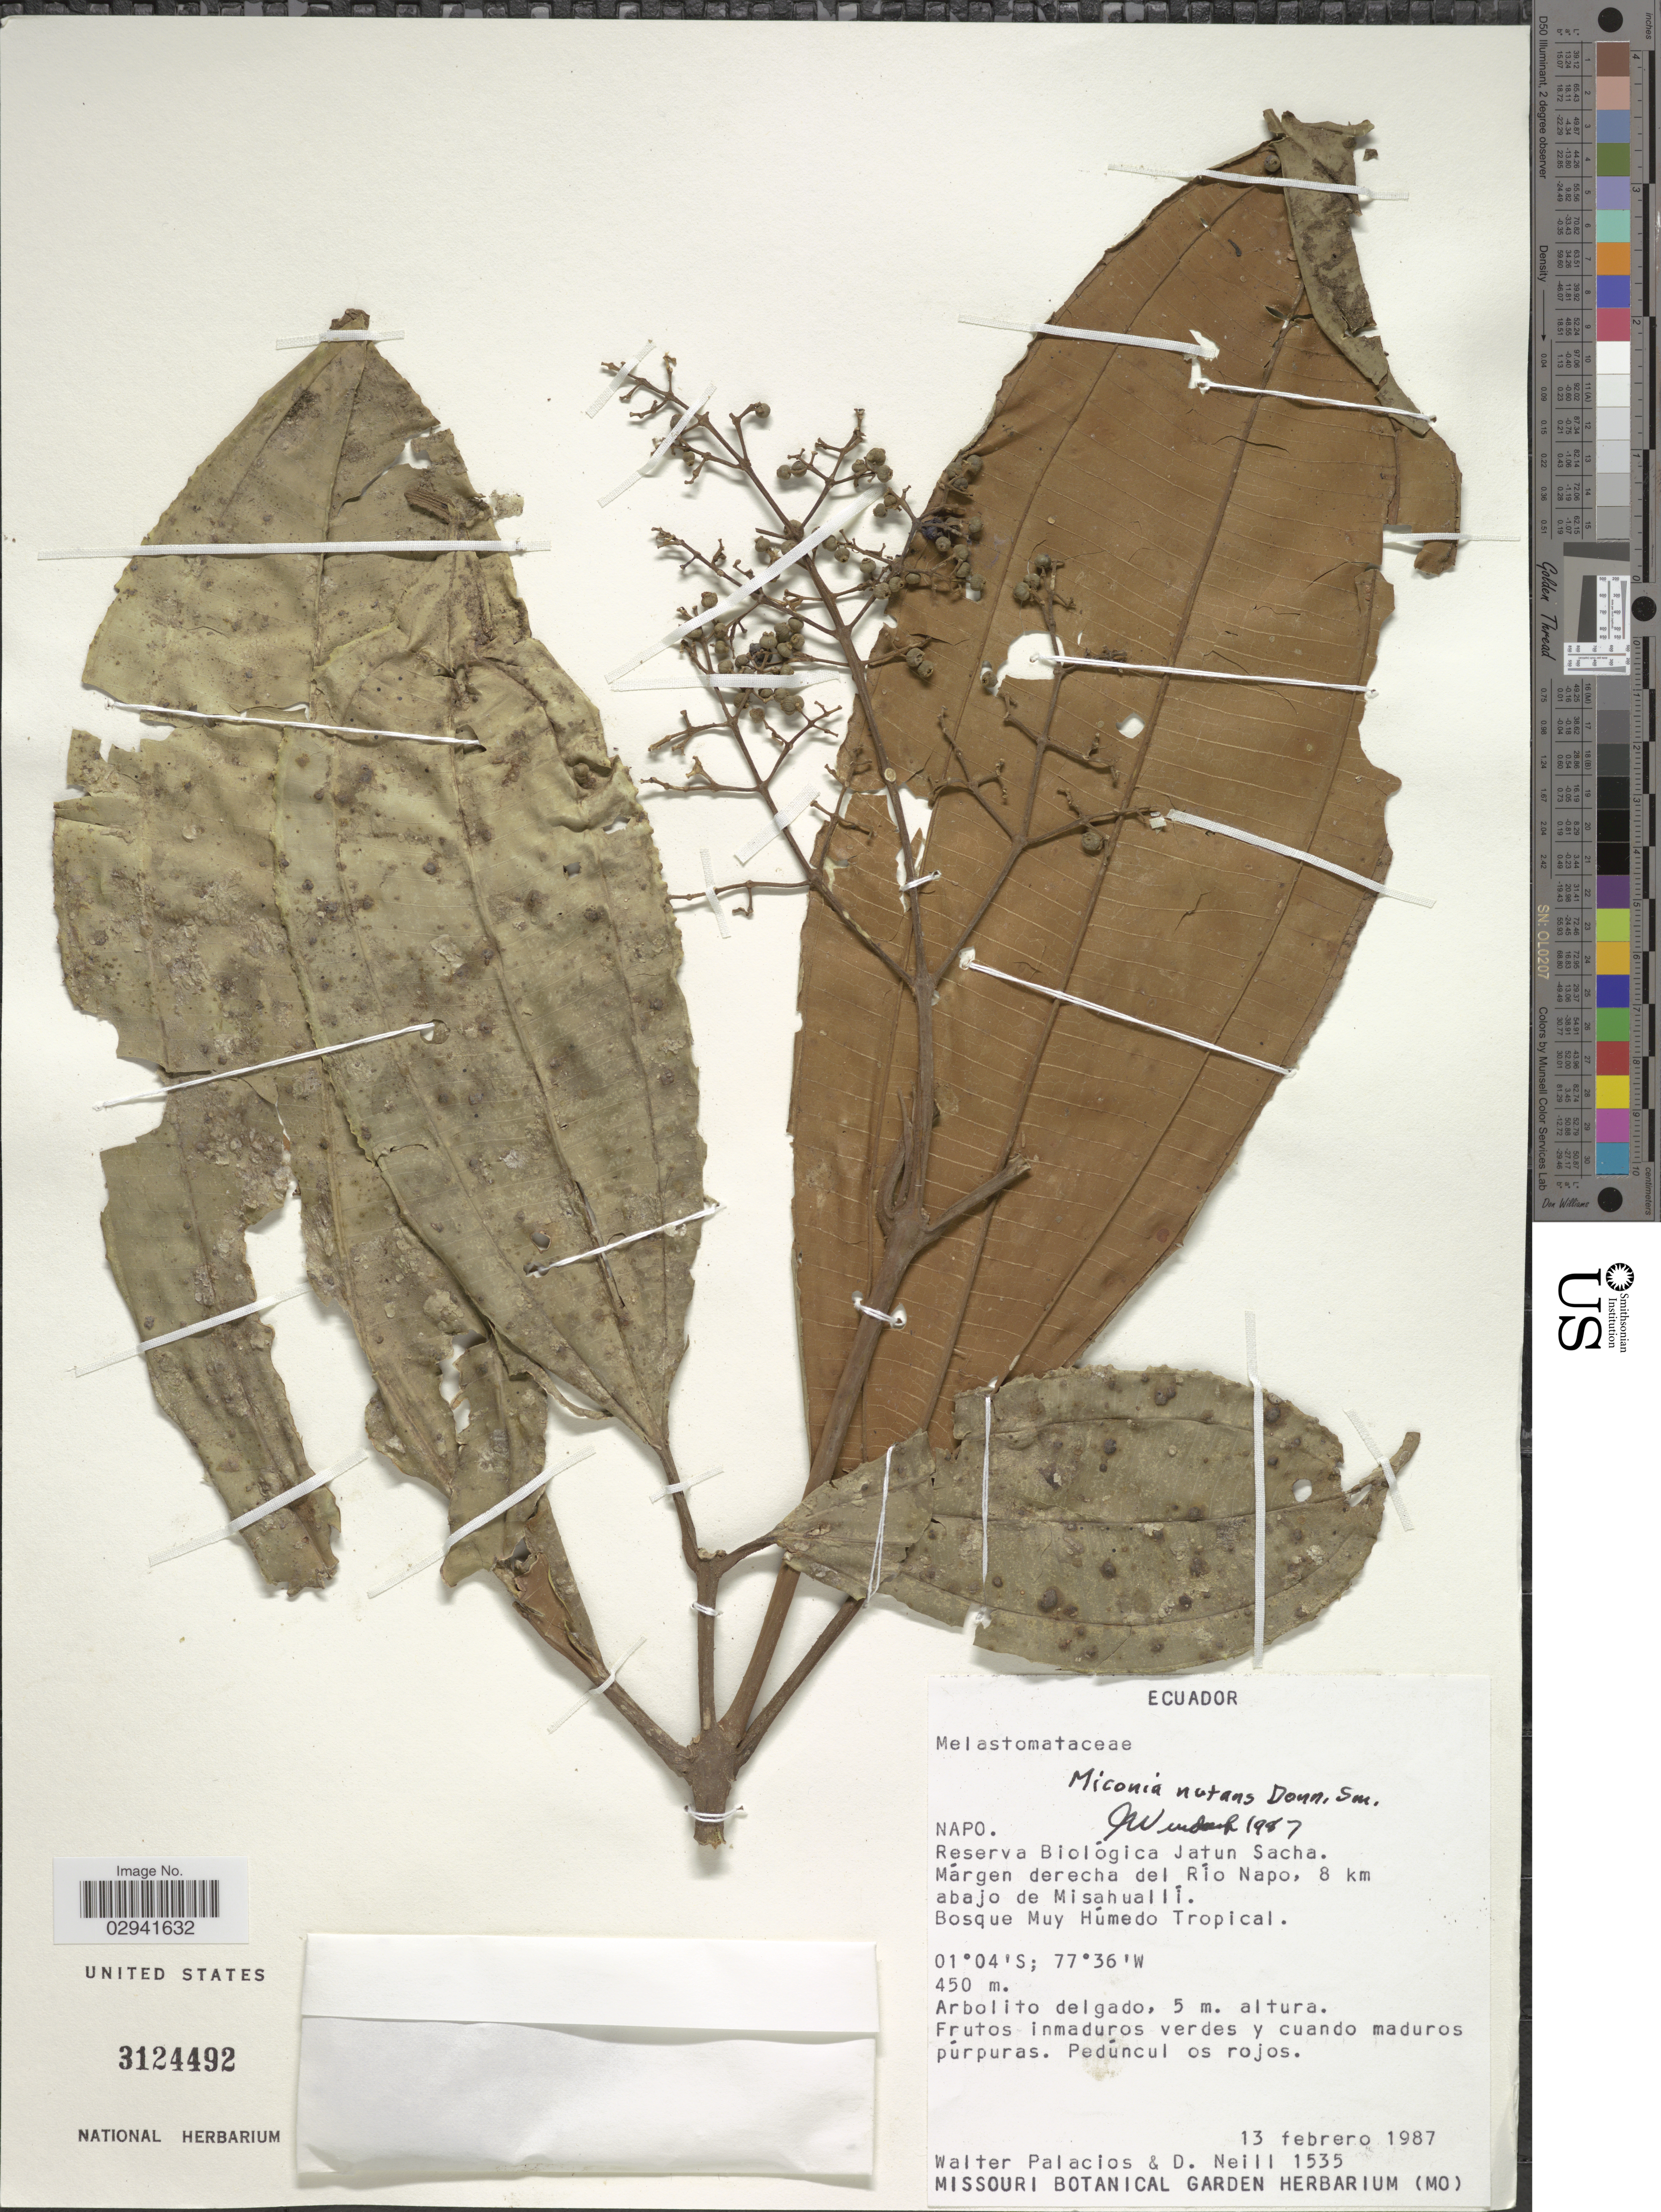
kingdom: Plantae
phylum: Tracheophyta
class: Magnoliopsida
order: Myrtales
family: Melastomataceae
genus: Miconia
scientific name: Miconia nutans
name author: Donn. Sm.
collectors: W. Palacios & D. Neill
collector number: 1535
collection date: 1987-02-13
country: Ecuador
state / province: Napo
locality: Reserva Biológica Jatun Sacha. Márgen derecha del Río Napo, 8 km abajo de Misahuallí. Bosque Muy Húmedo Tropical.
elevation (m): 450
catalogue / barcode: US 3124492